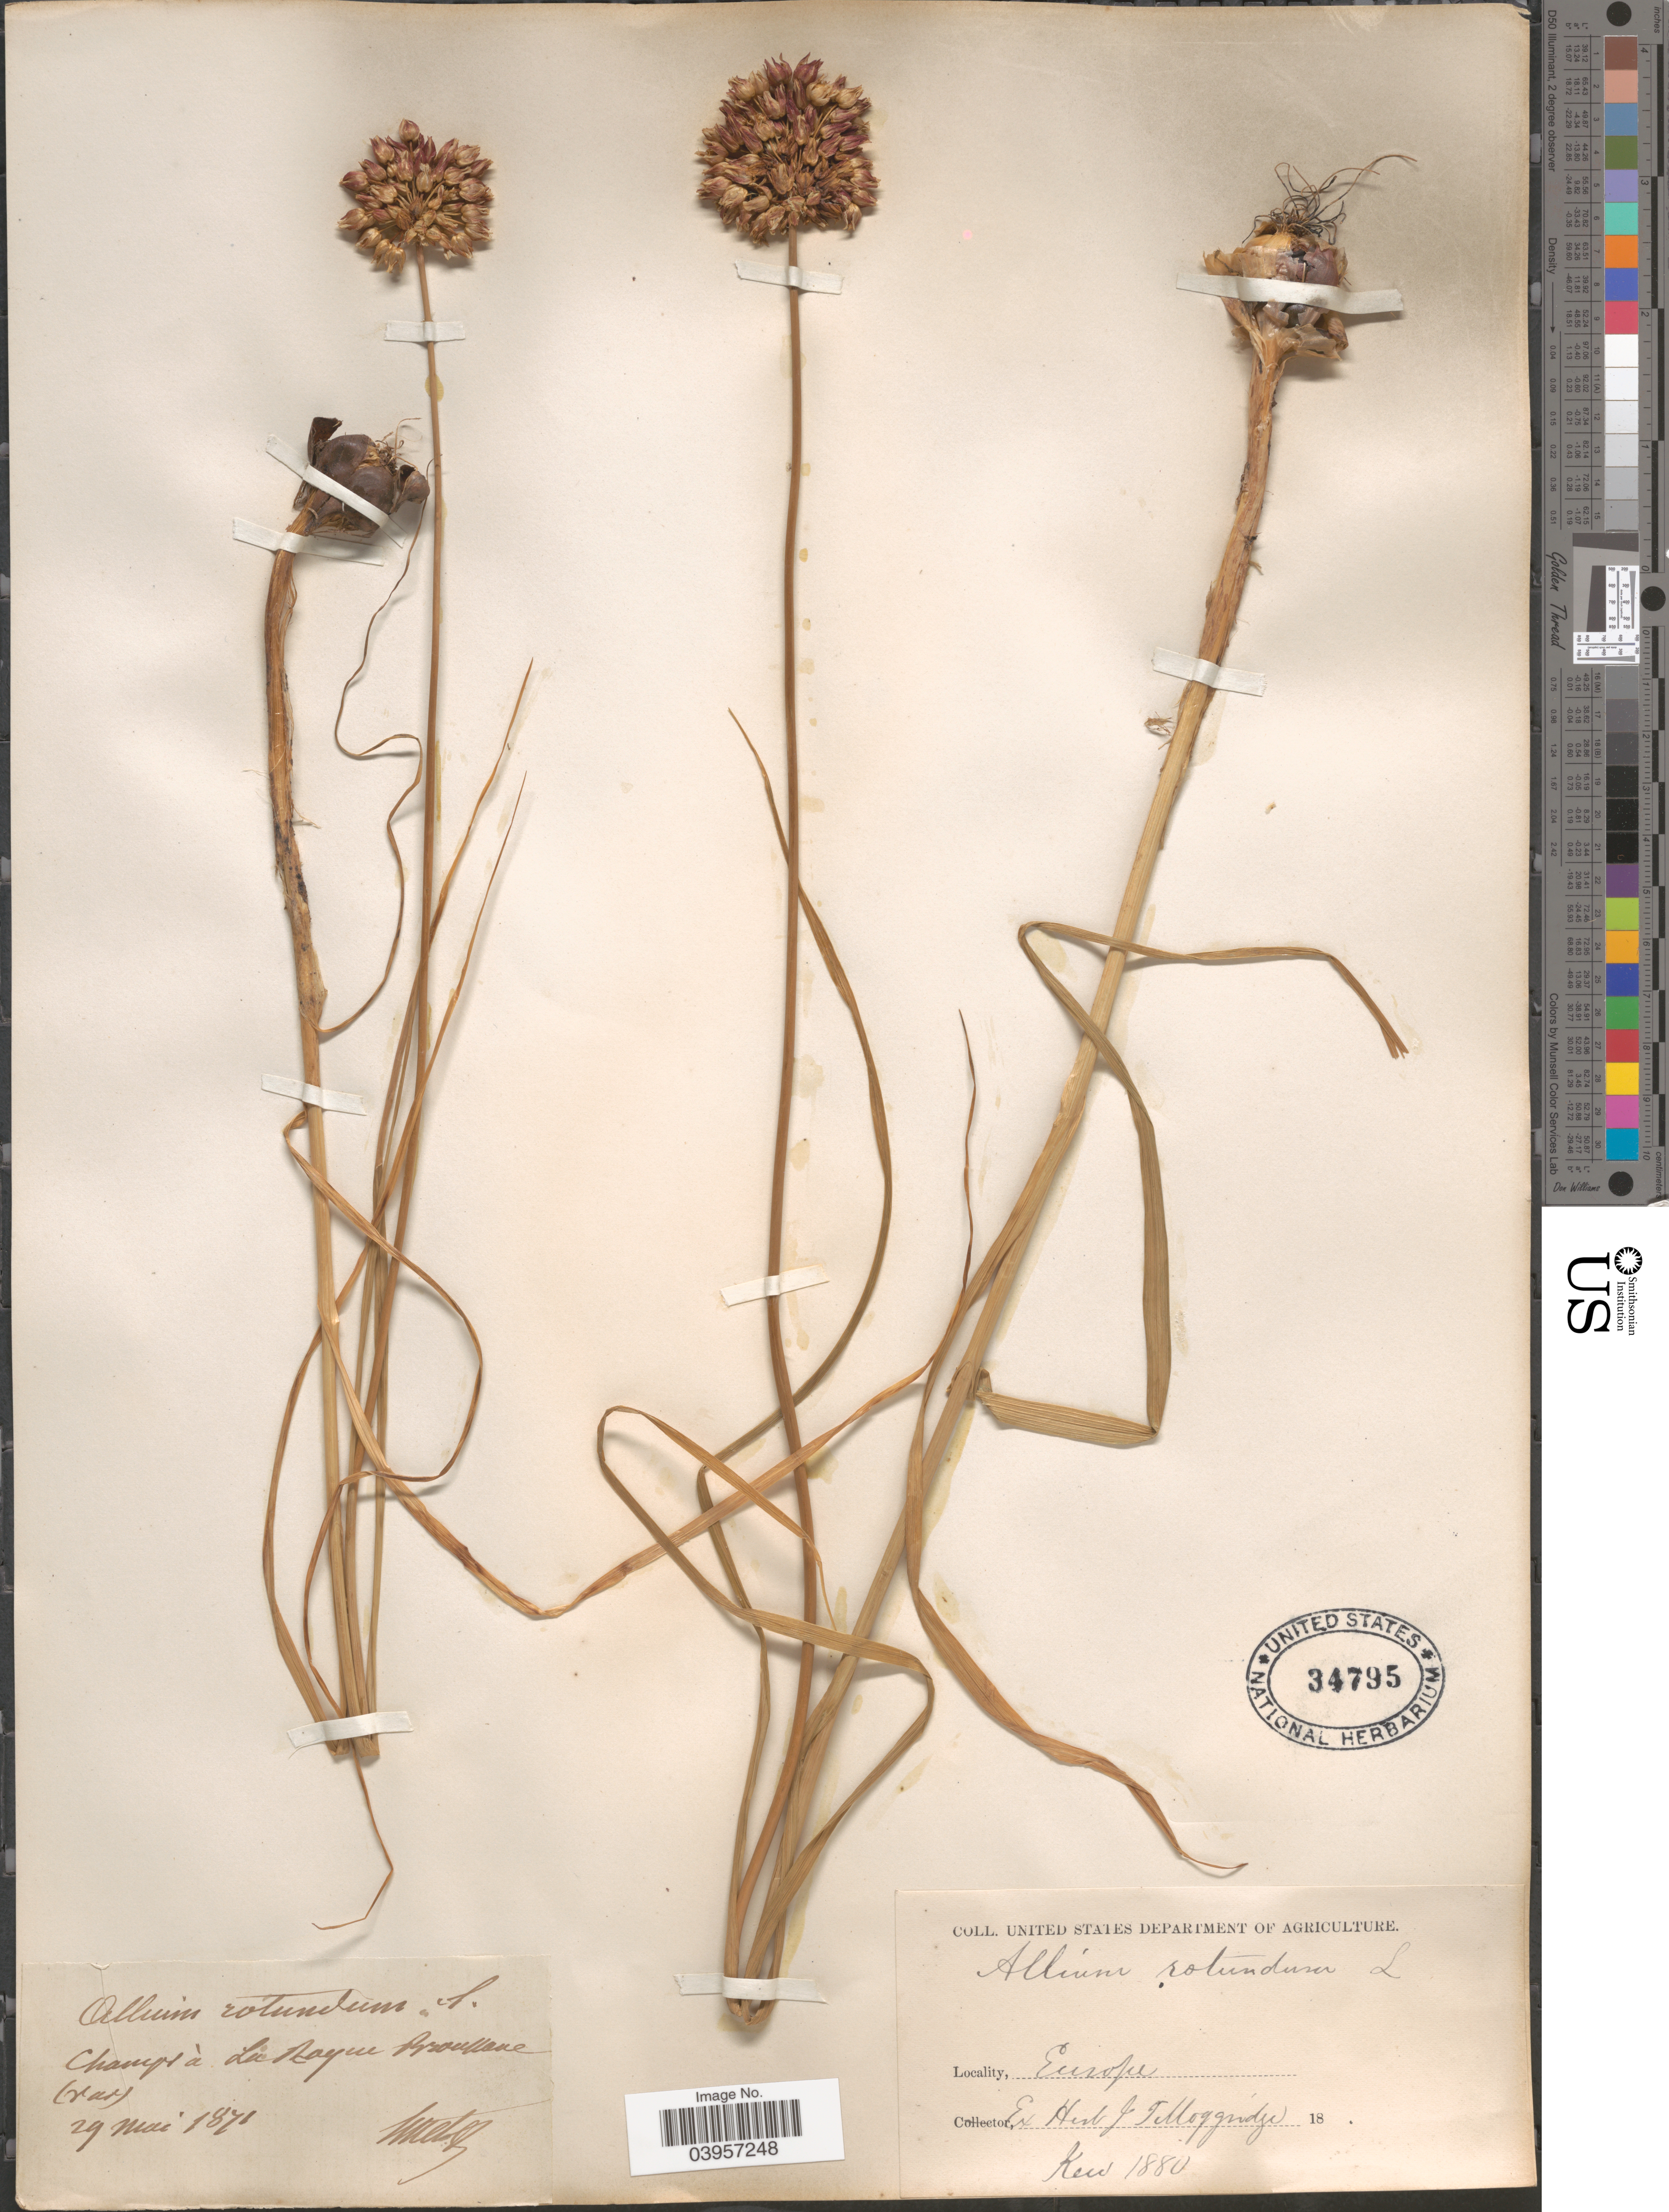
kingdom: Plantae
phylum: Tracheophyta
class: Liliopsida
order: Asparagales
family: Amaryllidaceae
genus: Allium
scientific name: Allium rotundum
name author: L.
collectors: Huetz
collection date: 1871-05-29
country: France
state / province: Provence-Alpes-Côte d'Azur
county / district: Var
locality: Europe. Champs à La NoyueProullane (Var).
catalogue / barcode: US 34795